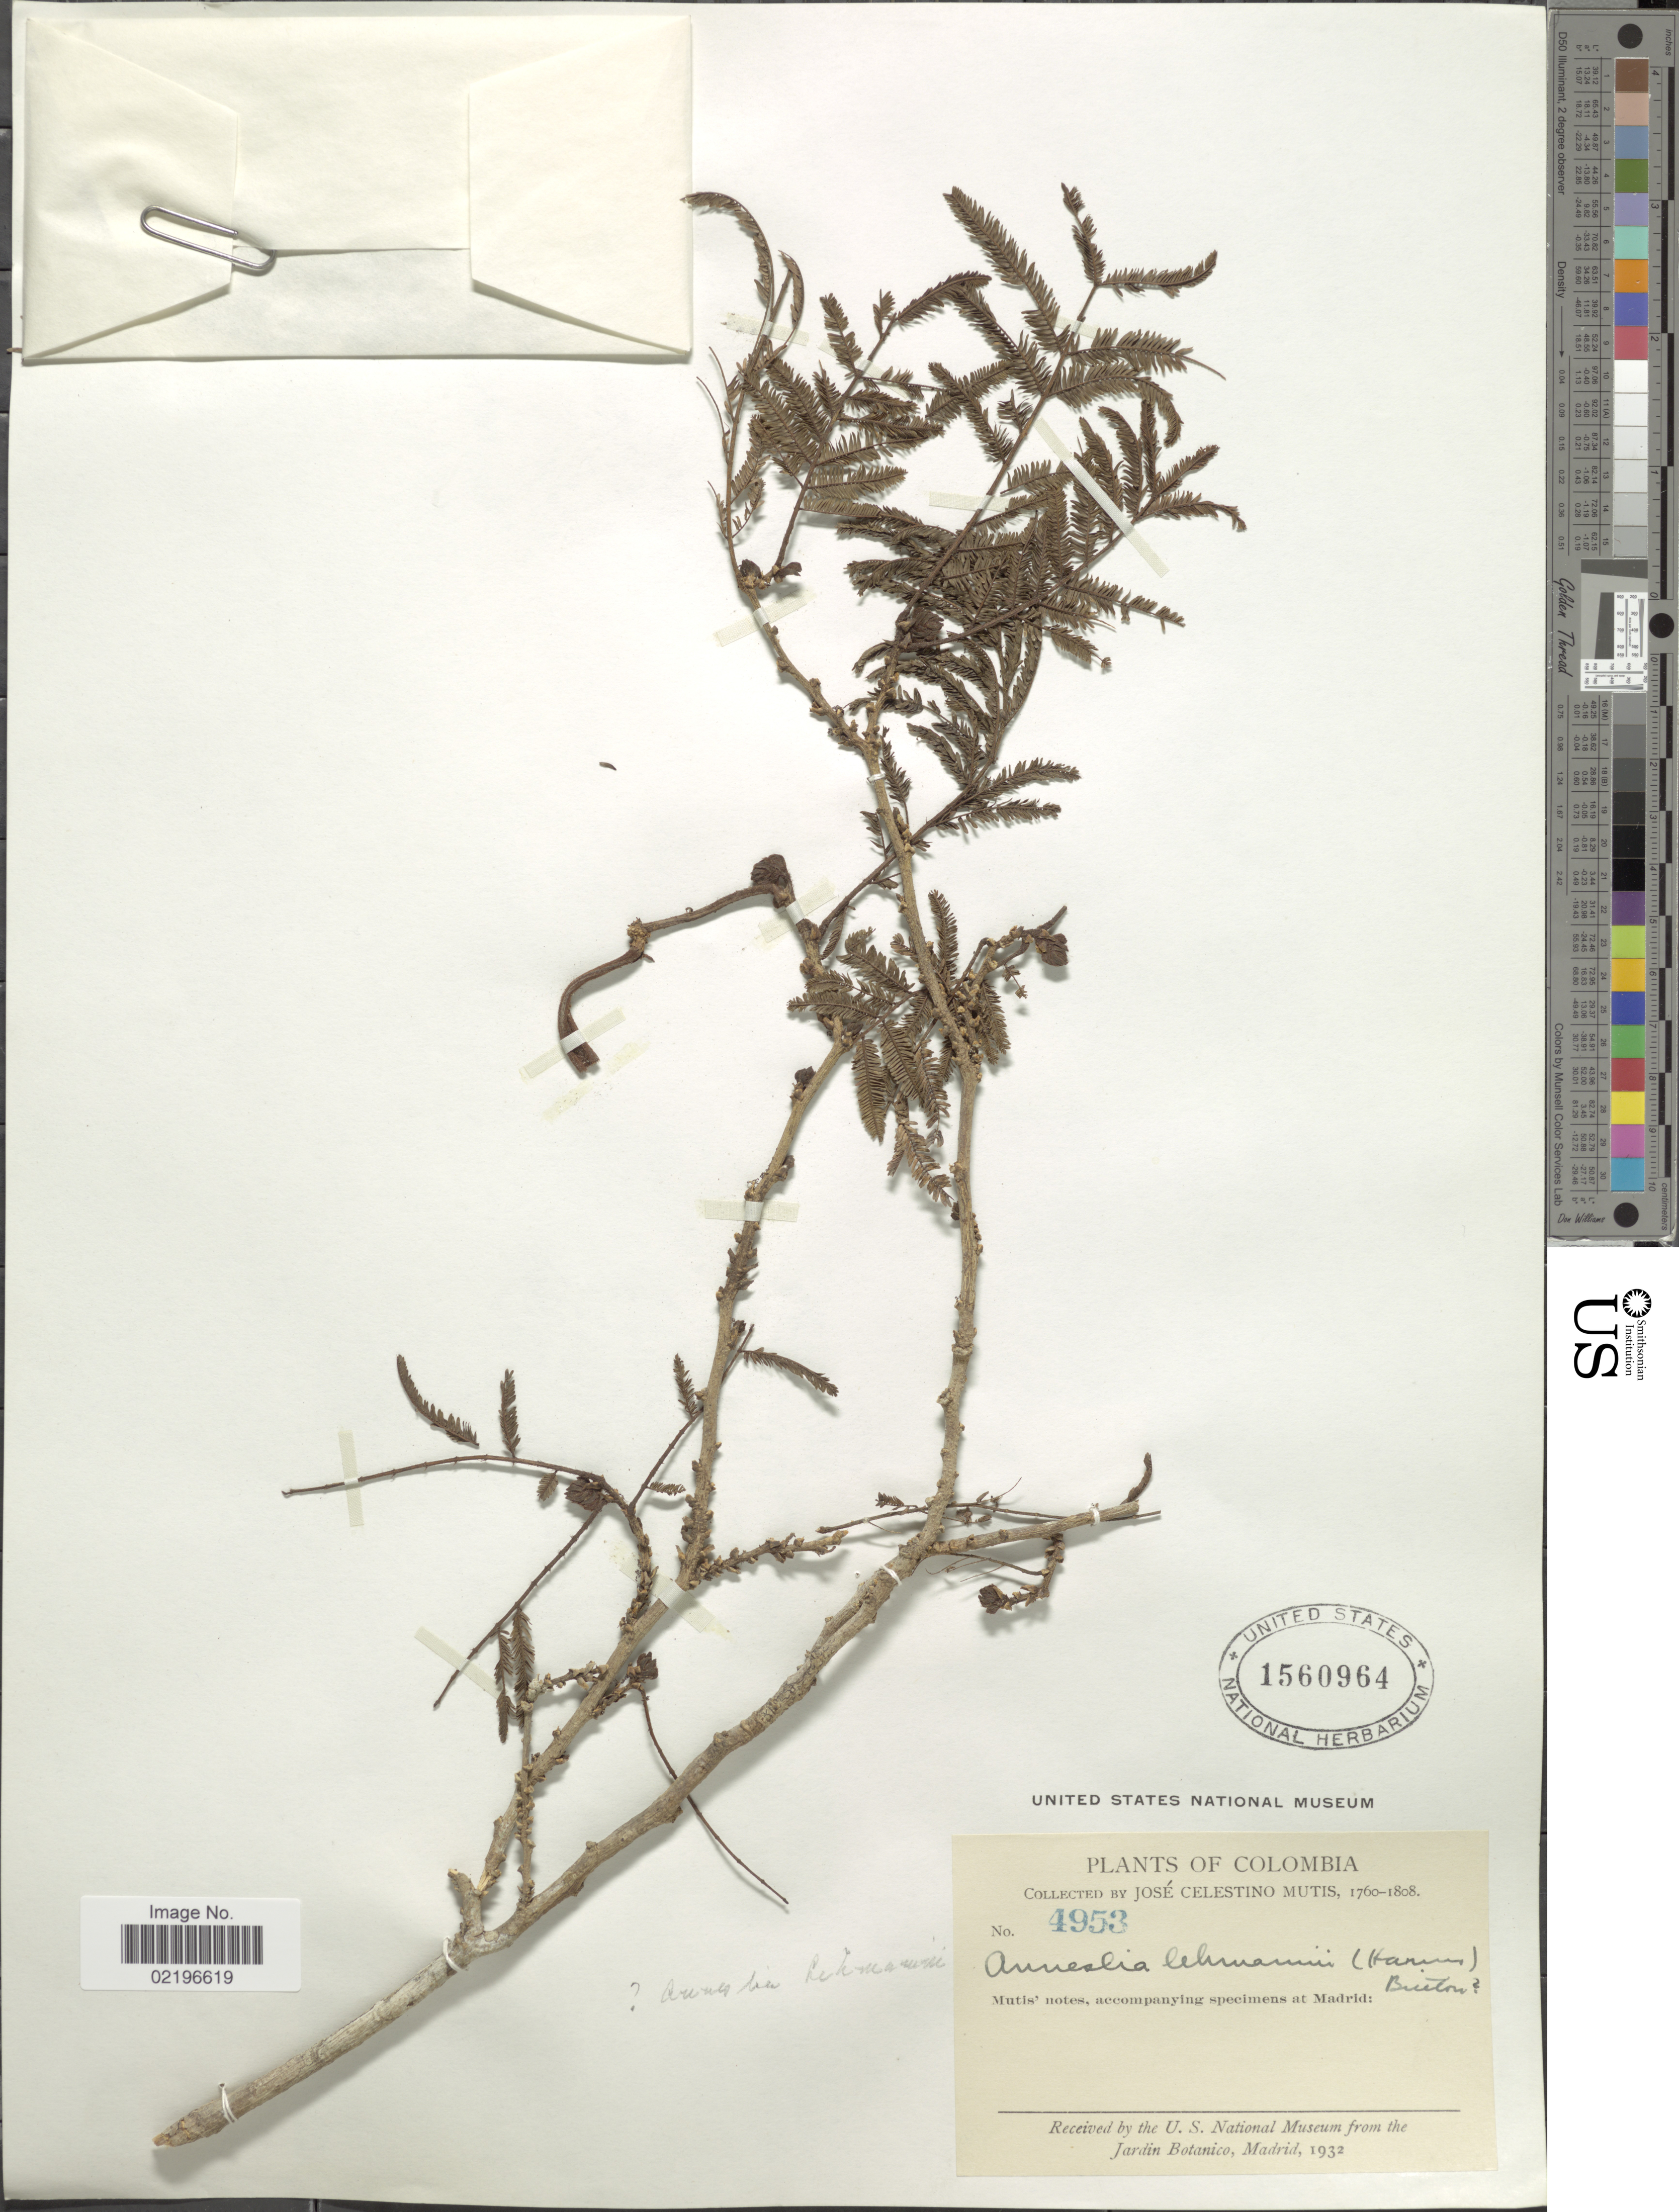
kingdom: Plantae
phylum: Tracheophyta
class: Magnoliopsida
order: Fabales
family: Fabaceae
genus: Calliandra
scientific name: Calliandra pittieri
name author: Standl.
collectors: J. C. B. Mutis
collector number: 4953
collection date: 1760/1808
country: Colombia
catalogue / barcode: US 1560964